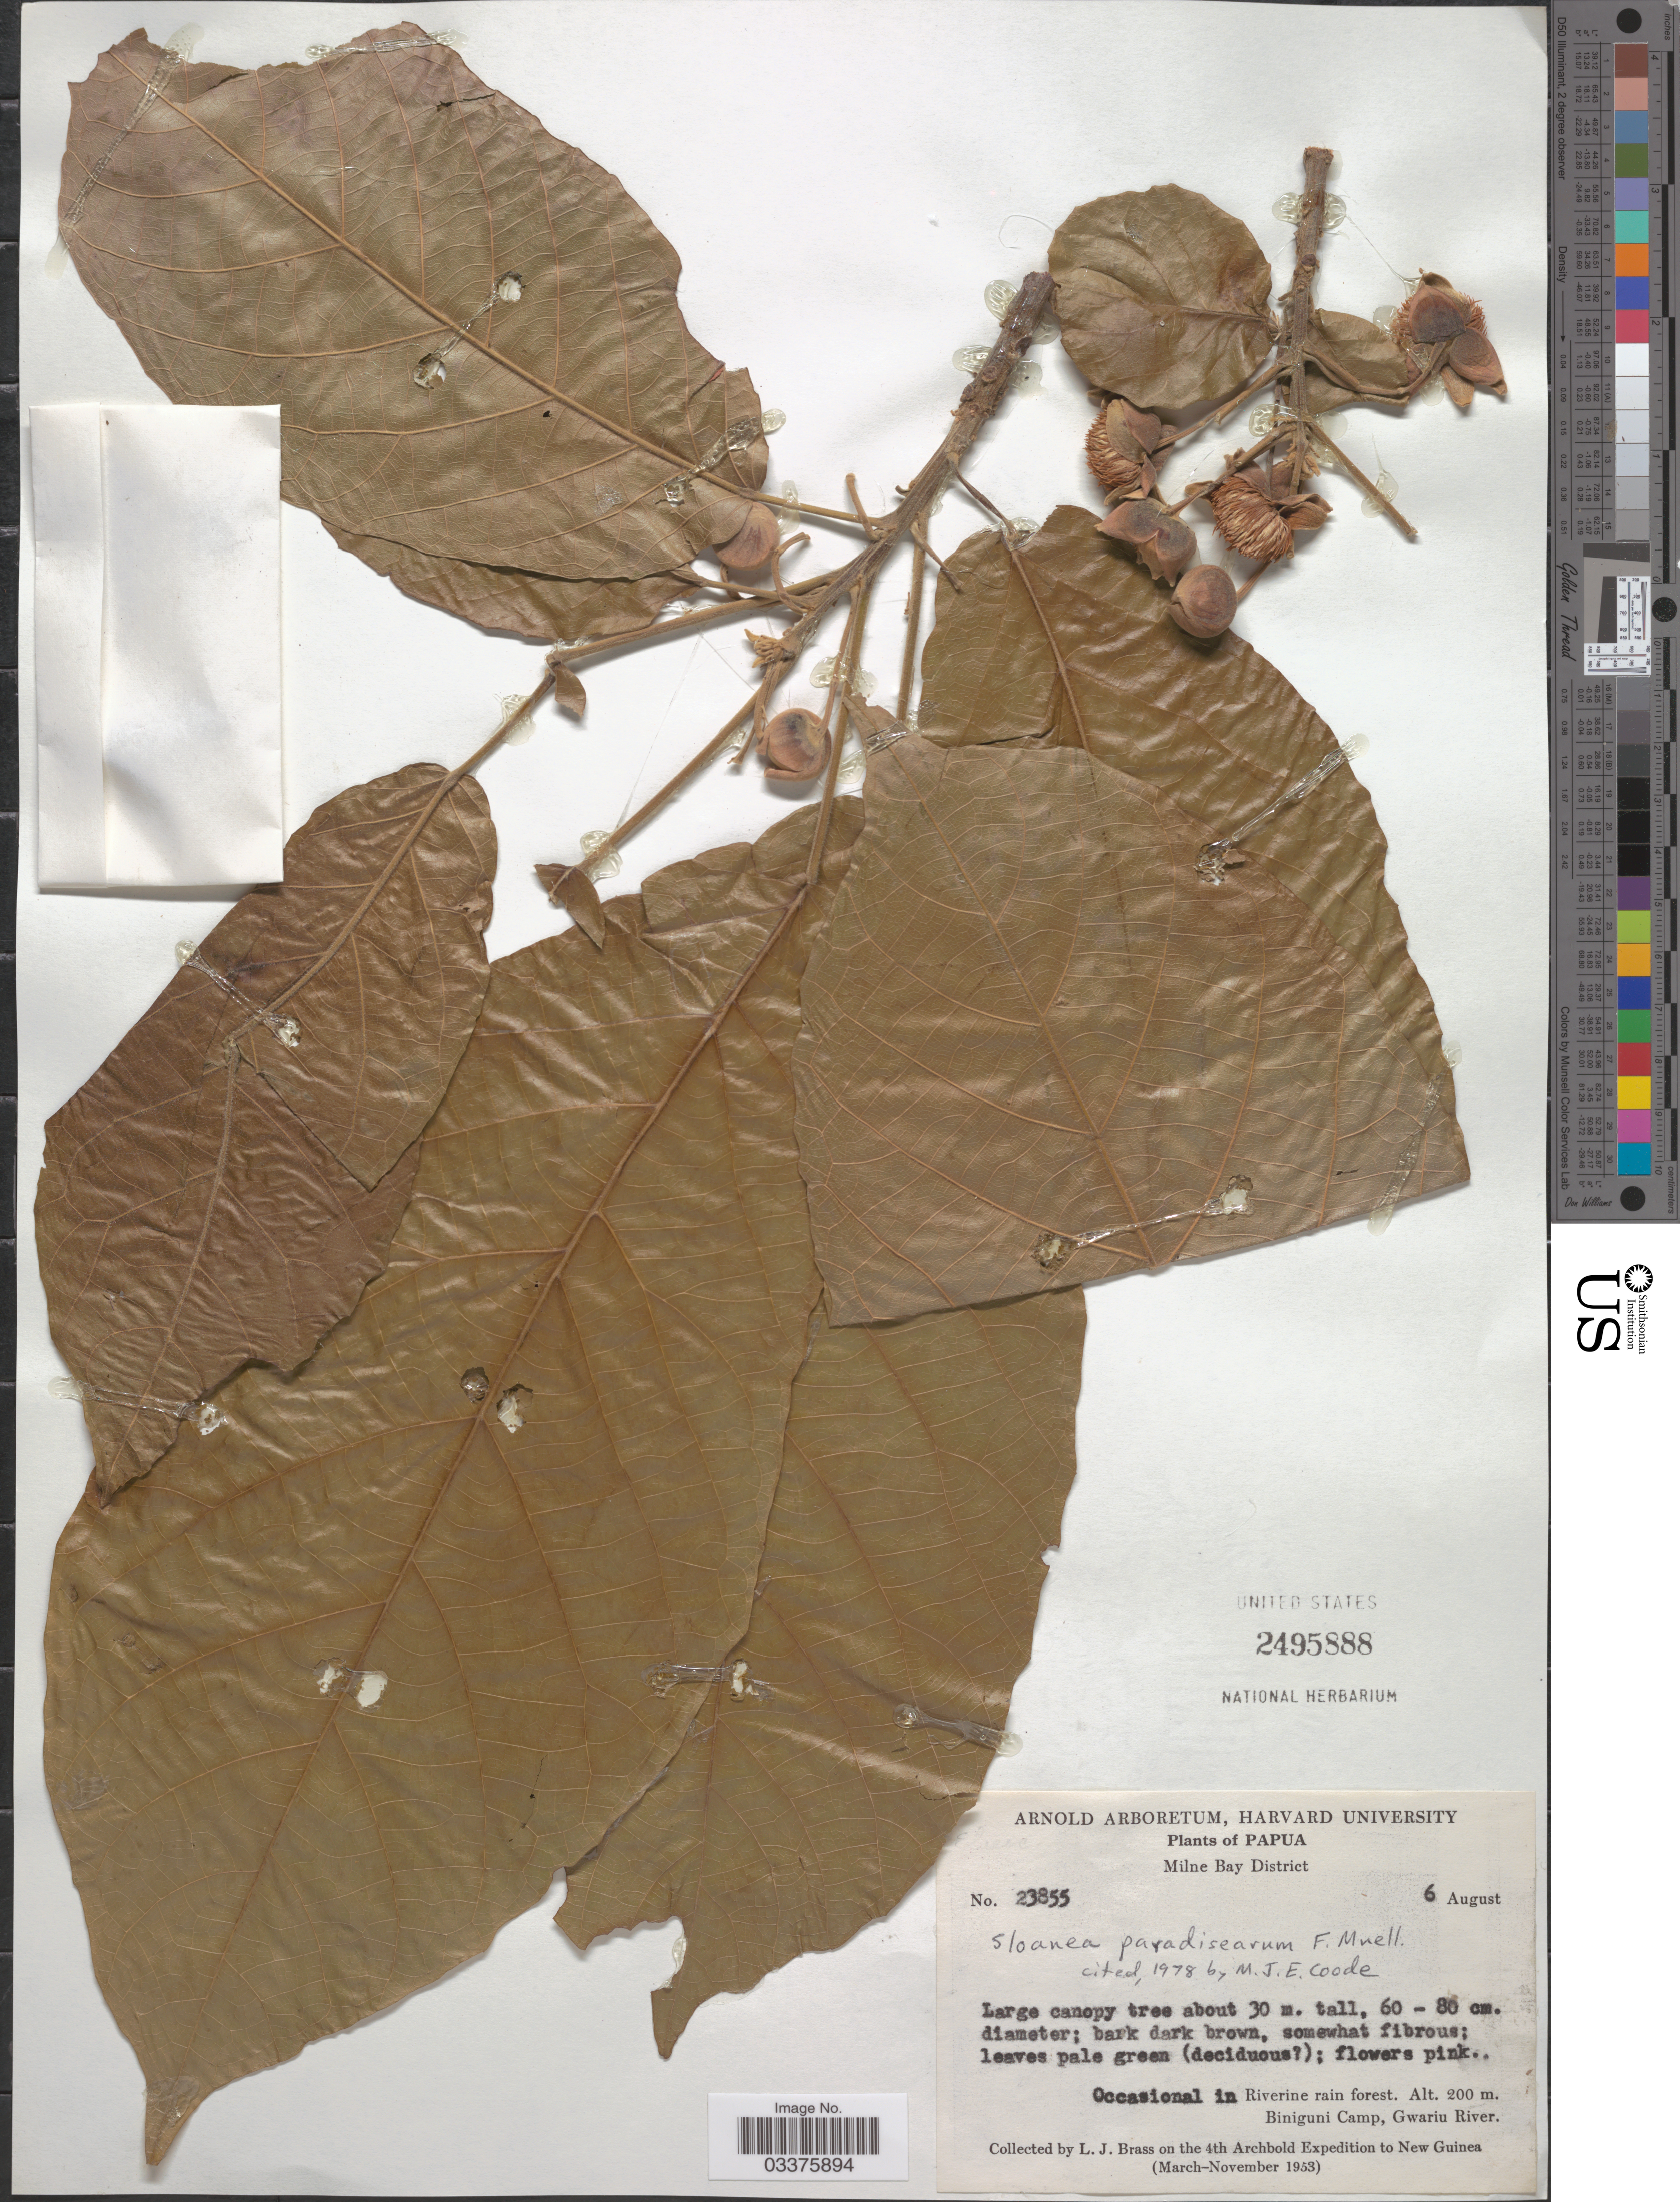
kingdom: Plantae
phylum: Tracheophyta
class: Magnoliopsida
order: Oxalidales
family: Elaeocarpaceae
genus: Sloanea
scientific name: Sloanea paradisearum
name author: F. Muell.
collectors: L. J. Brass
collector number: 23855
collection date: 1953-08-06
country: Papua New Guinea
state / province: Milne Bay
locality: Papua. Milne Bay District. Biniguni Camp, Gwariu River. New Guinea.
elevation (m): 200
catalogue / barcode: US 2495888